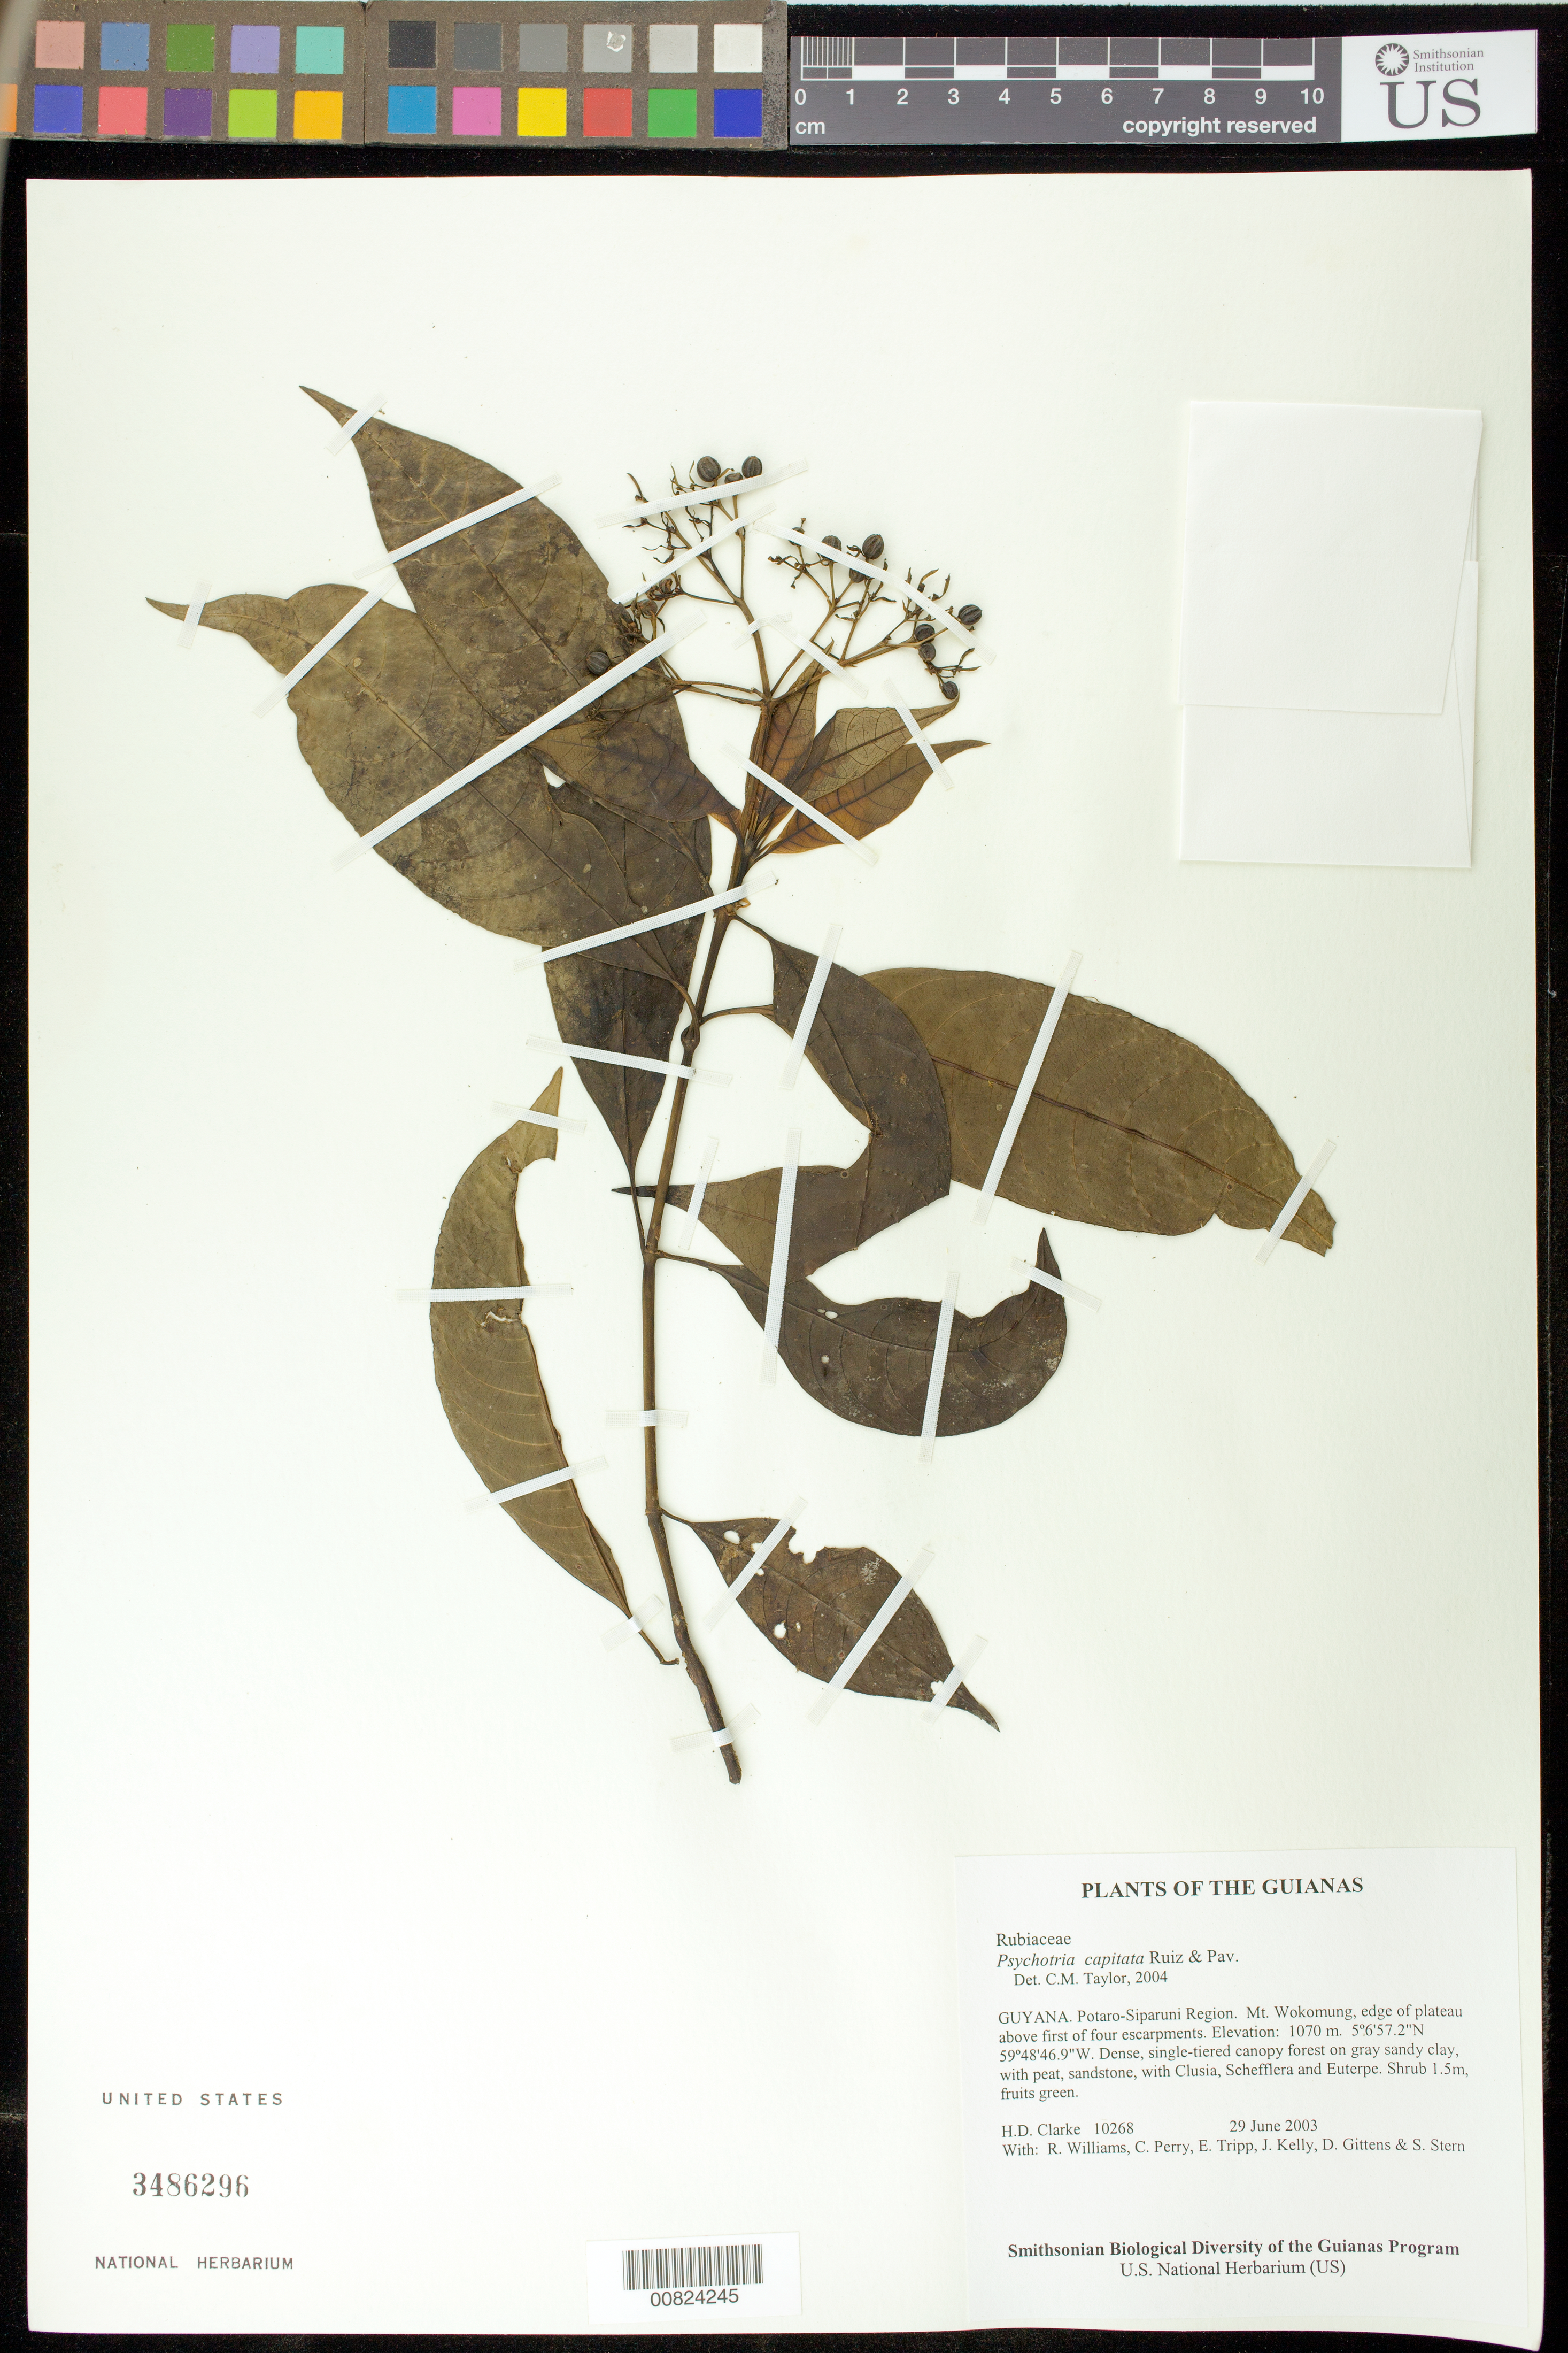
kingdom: Plantae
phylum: Tracheophyta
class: Magnoliopsida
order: Gentianales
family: Rubiaceae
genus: Palicourea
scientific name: Palicourea violacea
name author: (Aubl.) A. Rich.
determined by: Kirkbride, J. H., Jr.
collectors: H. D. Clarke, R. Williams, C. Perry, E. Tripp, J. Kelly, D. Gittens & S. R. Stern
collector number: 10268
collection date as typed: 29 June 2003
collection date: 2003-06-29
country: Guyana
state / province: Potaro-Siparuni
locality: Mt. Wokomung, edge of plateau above first of four escarpments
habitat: Dense, single-tiered canopy forest on gray sandy clay, with peat, sandstone, with Clusia, Schefflera and Euterpe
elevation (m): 1070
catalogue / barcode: US 3486296